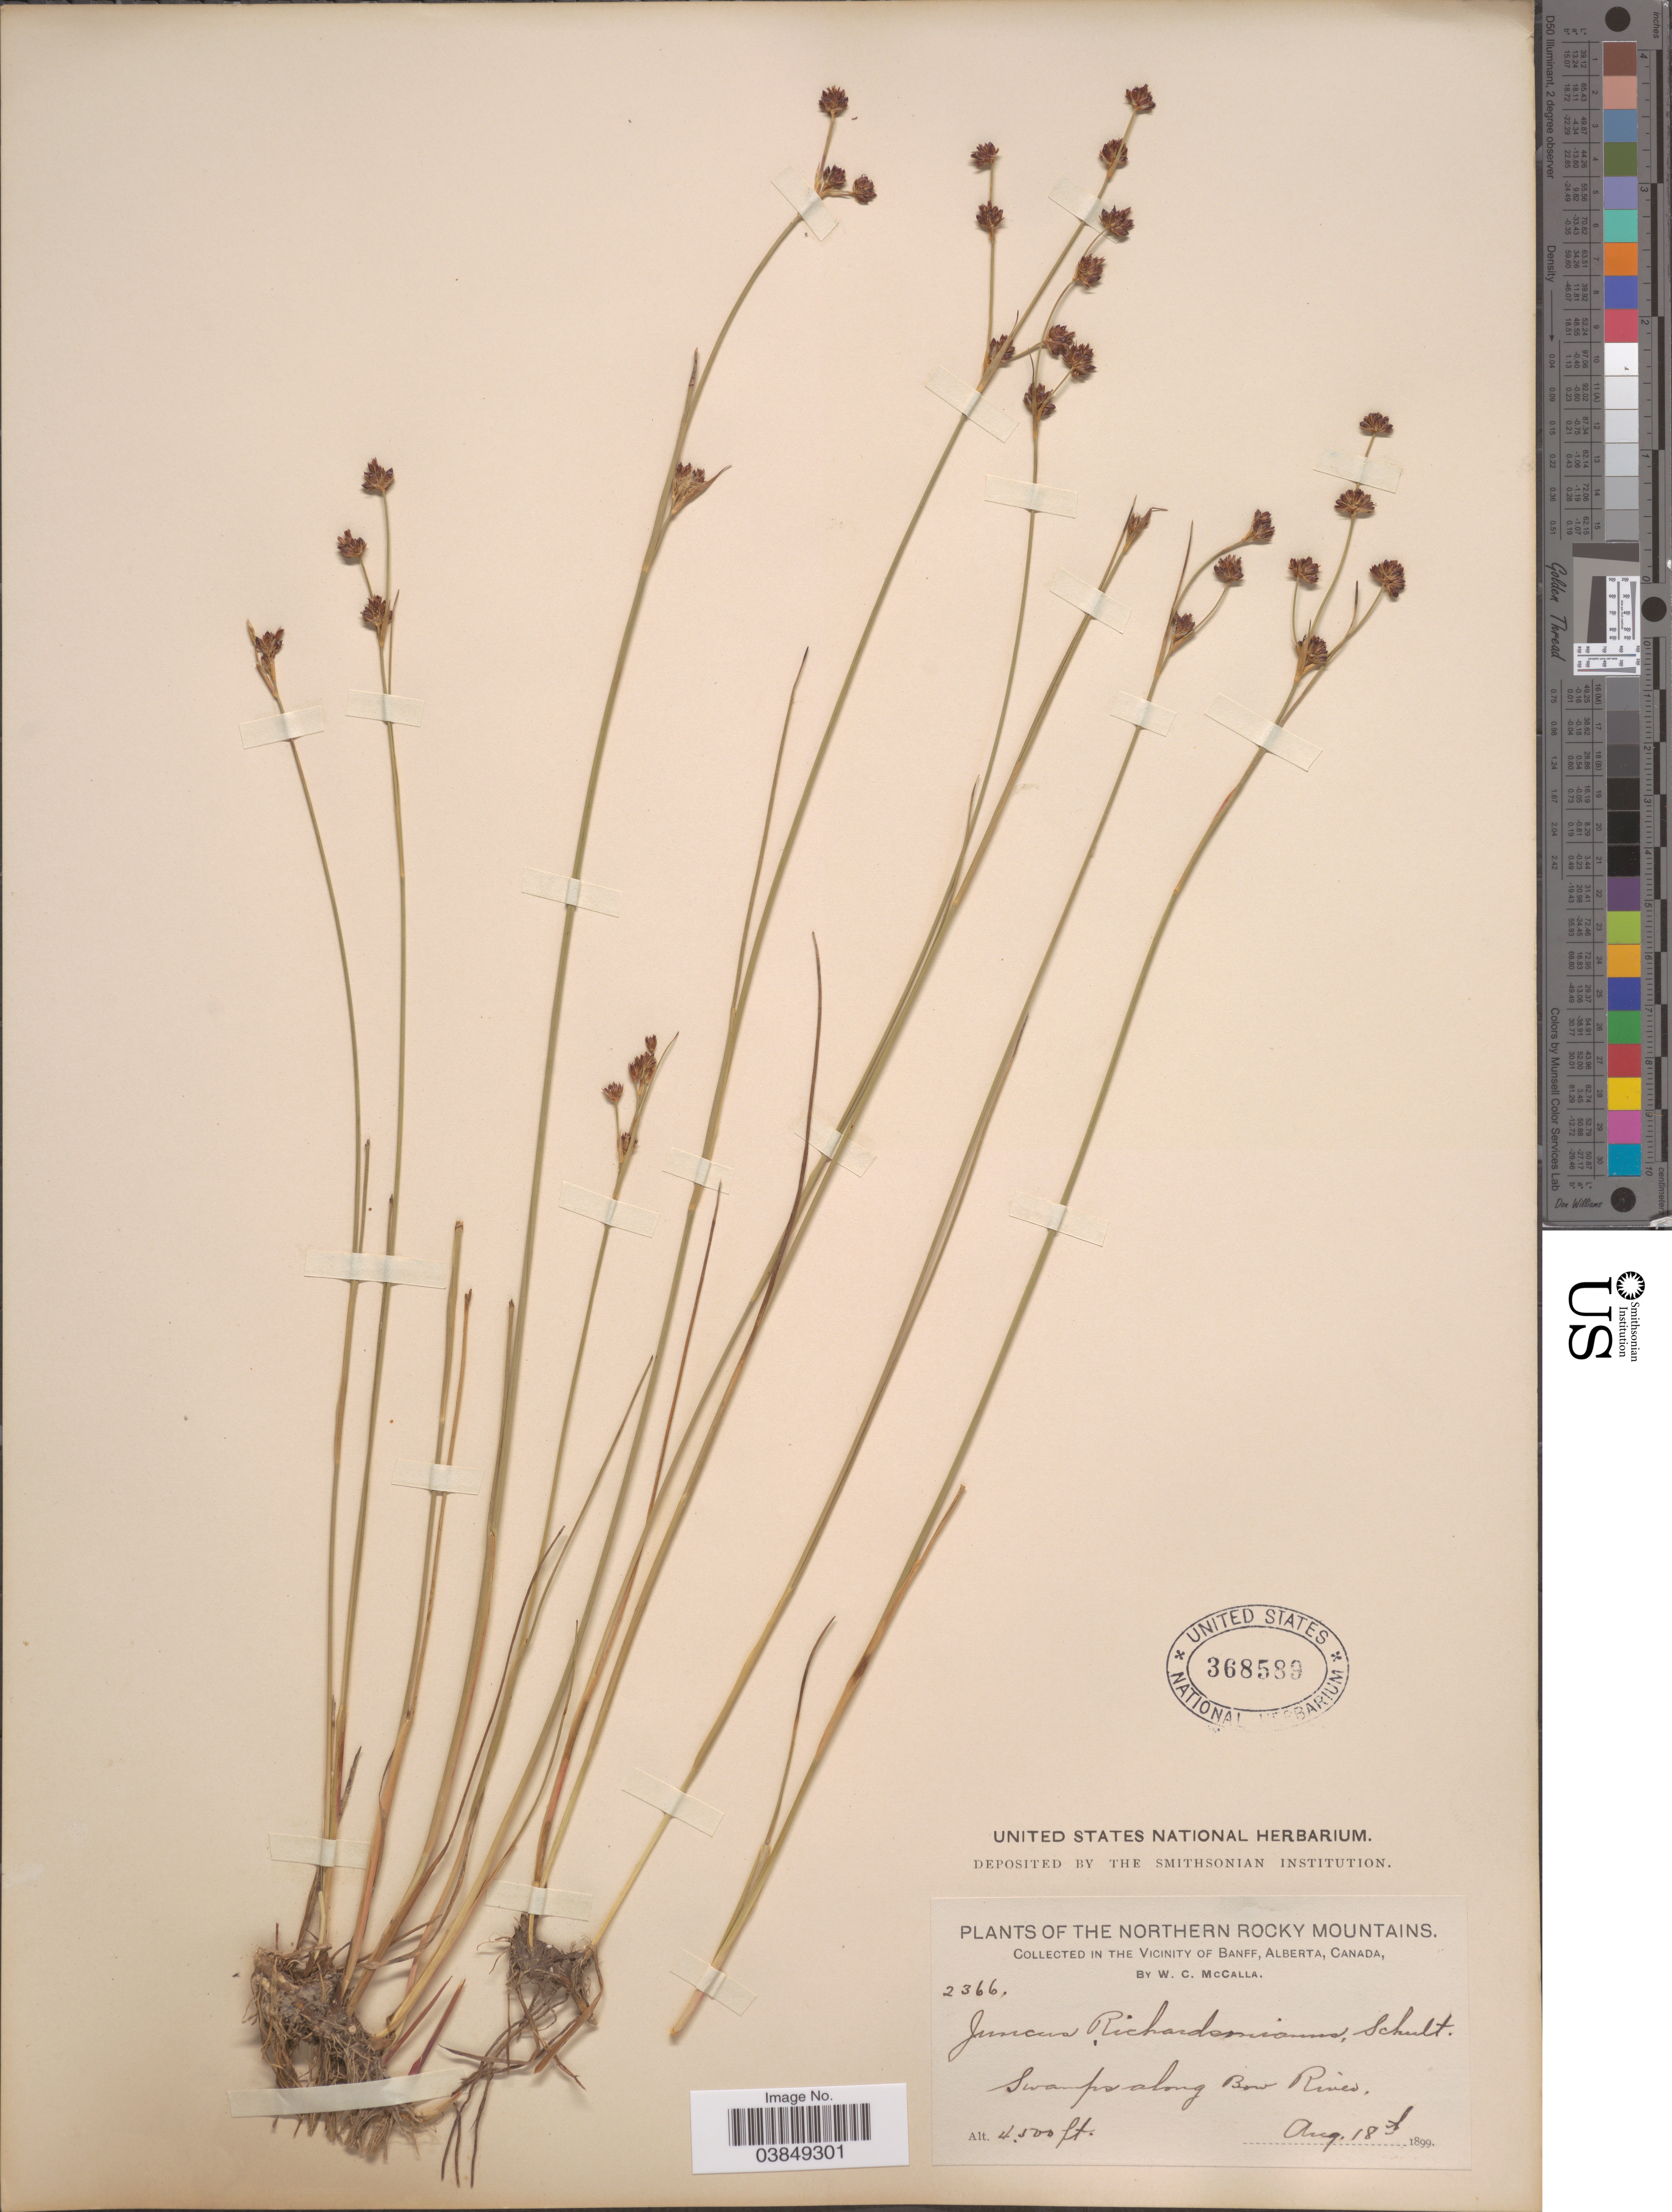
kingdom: Plantae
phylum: Tracheophyta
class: Liliopsida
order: Poales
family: Juncaceae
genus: Juncus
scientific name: Juncus richardsonianus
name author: Schult. & Schult. f.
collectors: W. McCalla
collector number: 2366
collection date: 1899-08-18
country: Canada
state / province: Alberta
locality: Northern Rocky Mountains. In the vicinity of Banff. Swamps along Bow River.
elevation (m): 1372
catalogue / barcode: US 368589